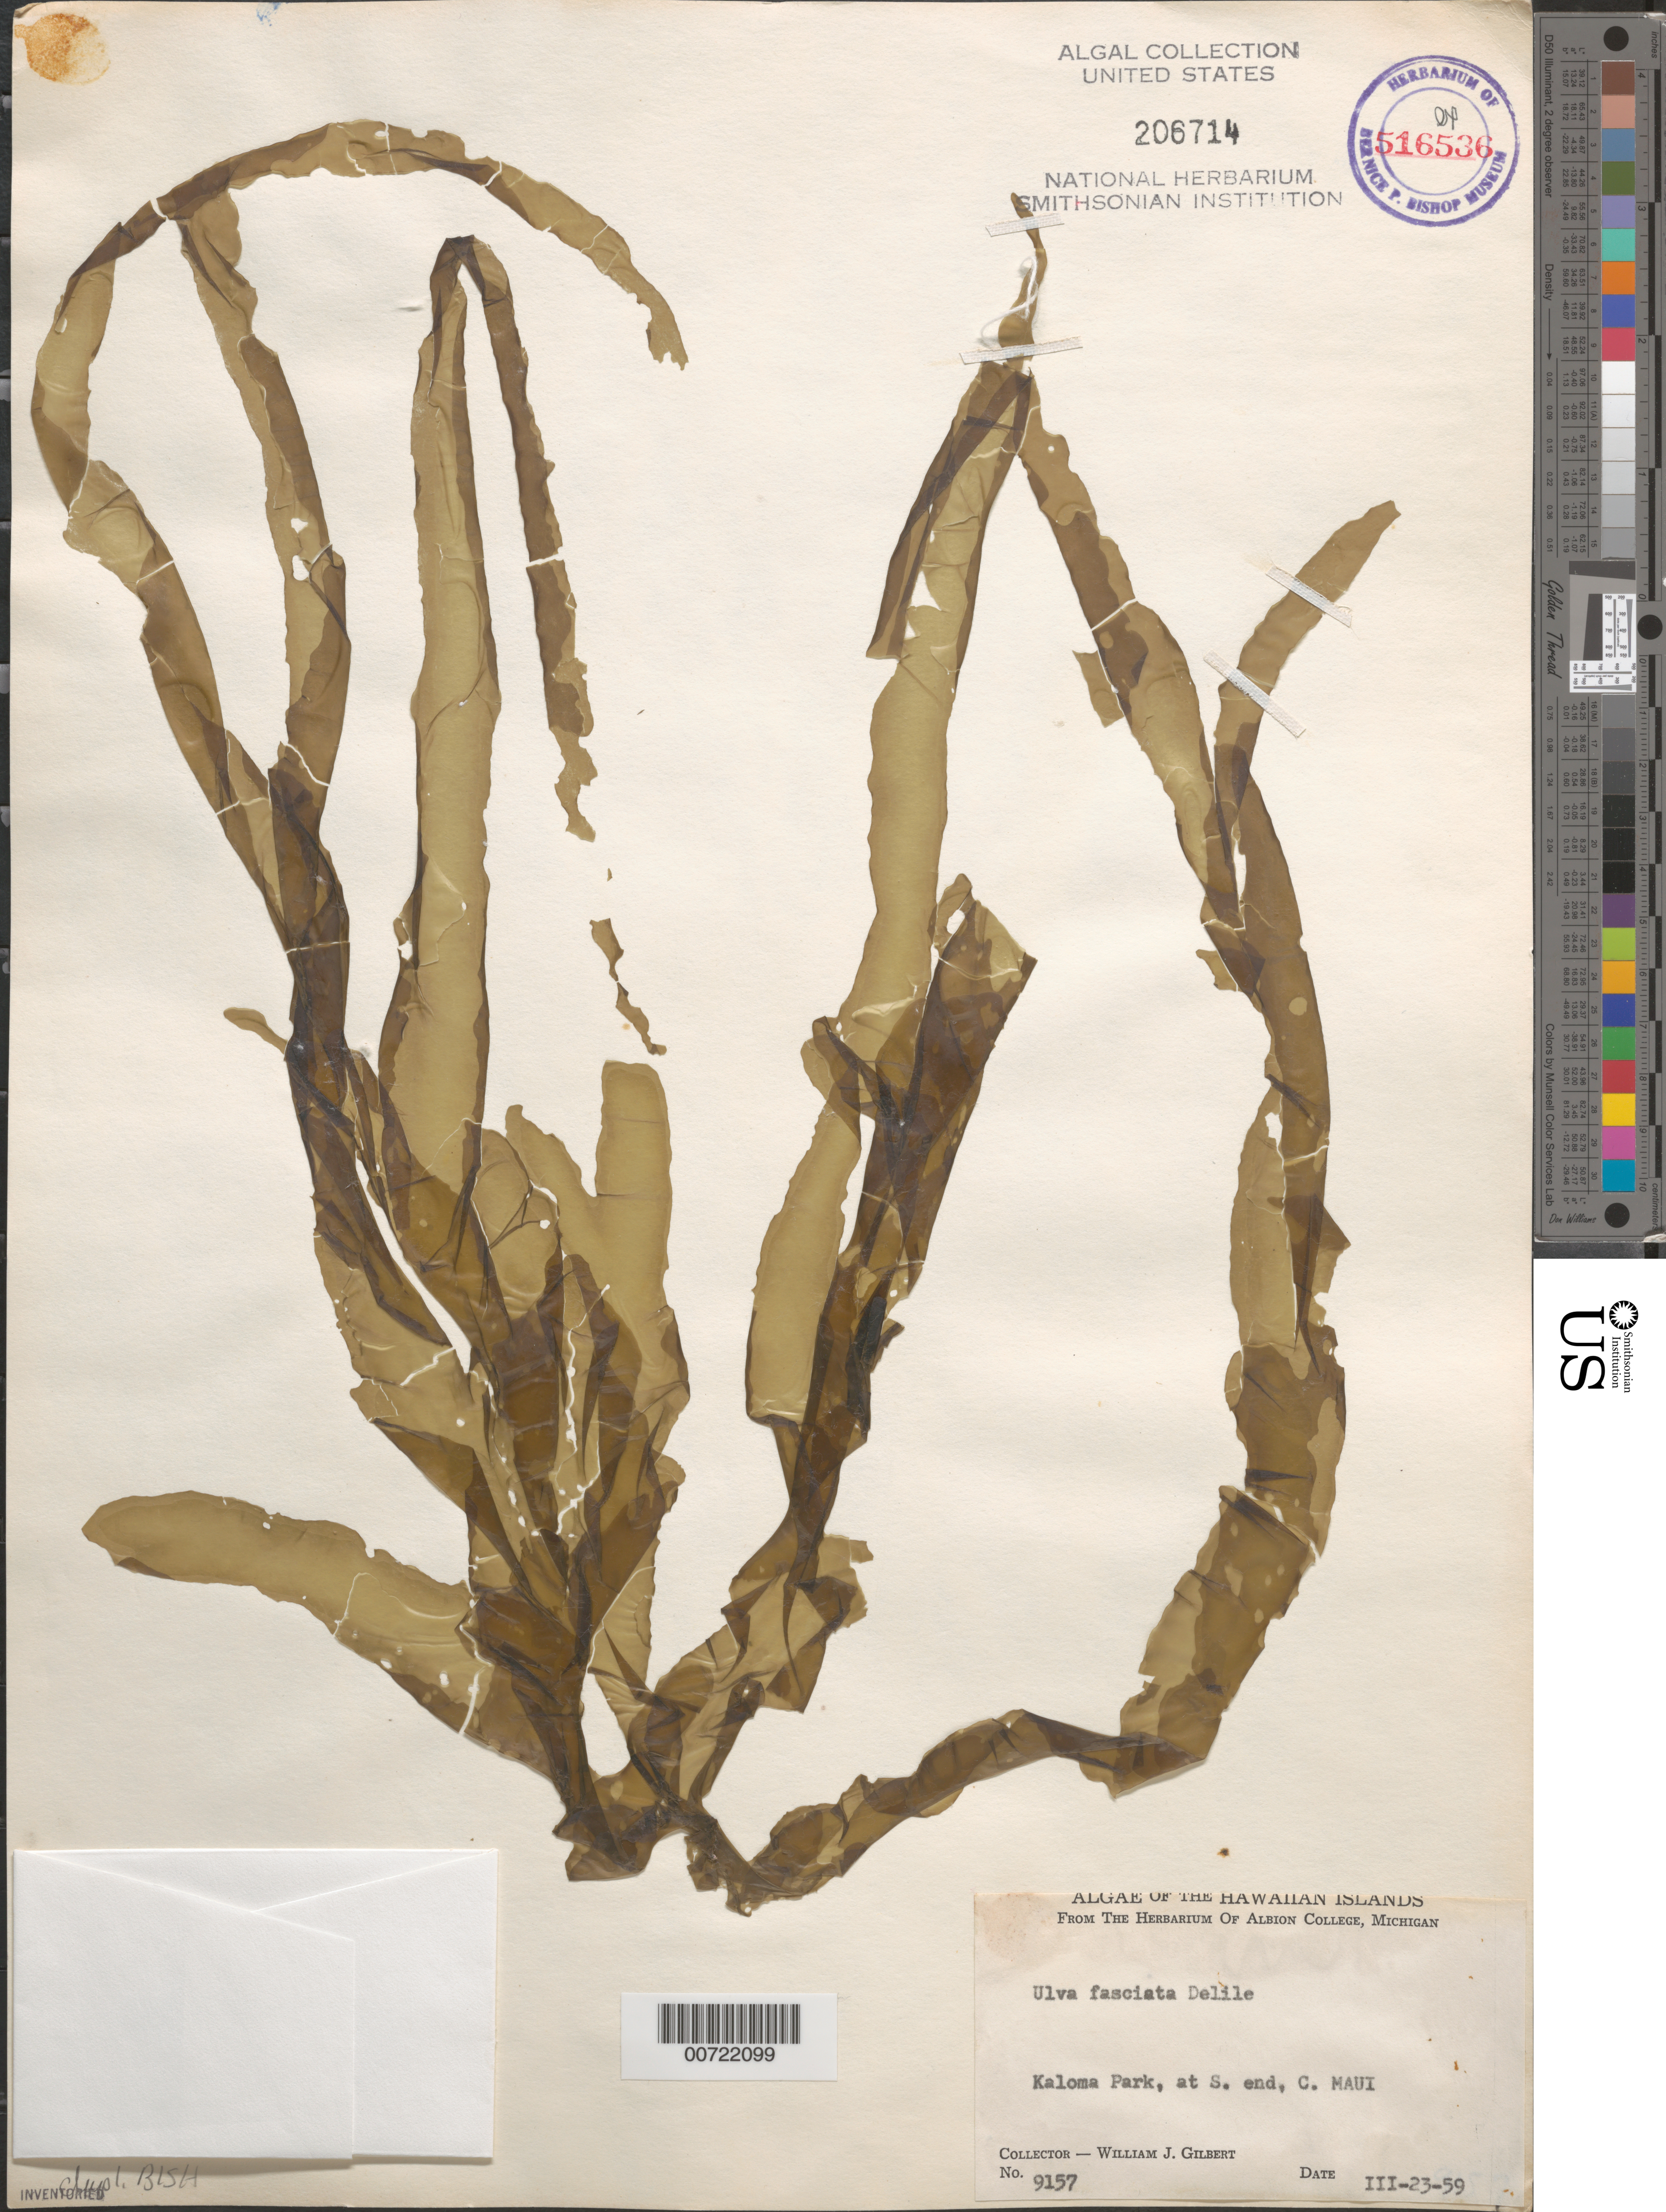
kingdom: Plantae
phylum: Chlorophyta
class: Ulvophyceae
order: Ulvales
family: Ulvaceae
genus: Ulva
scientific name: Ulva lactuca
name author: L.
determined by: Algae name updating Project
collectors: W. J. Gilbert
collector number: WJG 9157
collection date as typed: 23 Mar 1959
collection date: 1959-03-23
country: United States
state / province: Hawaii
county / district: Maui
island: Maui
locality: Kalama Park (Kaloma Park)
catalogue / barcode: US 206714